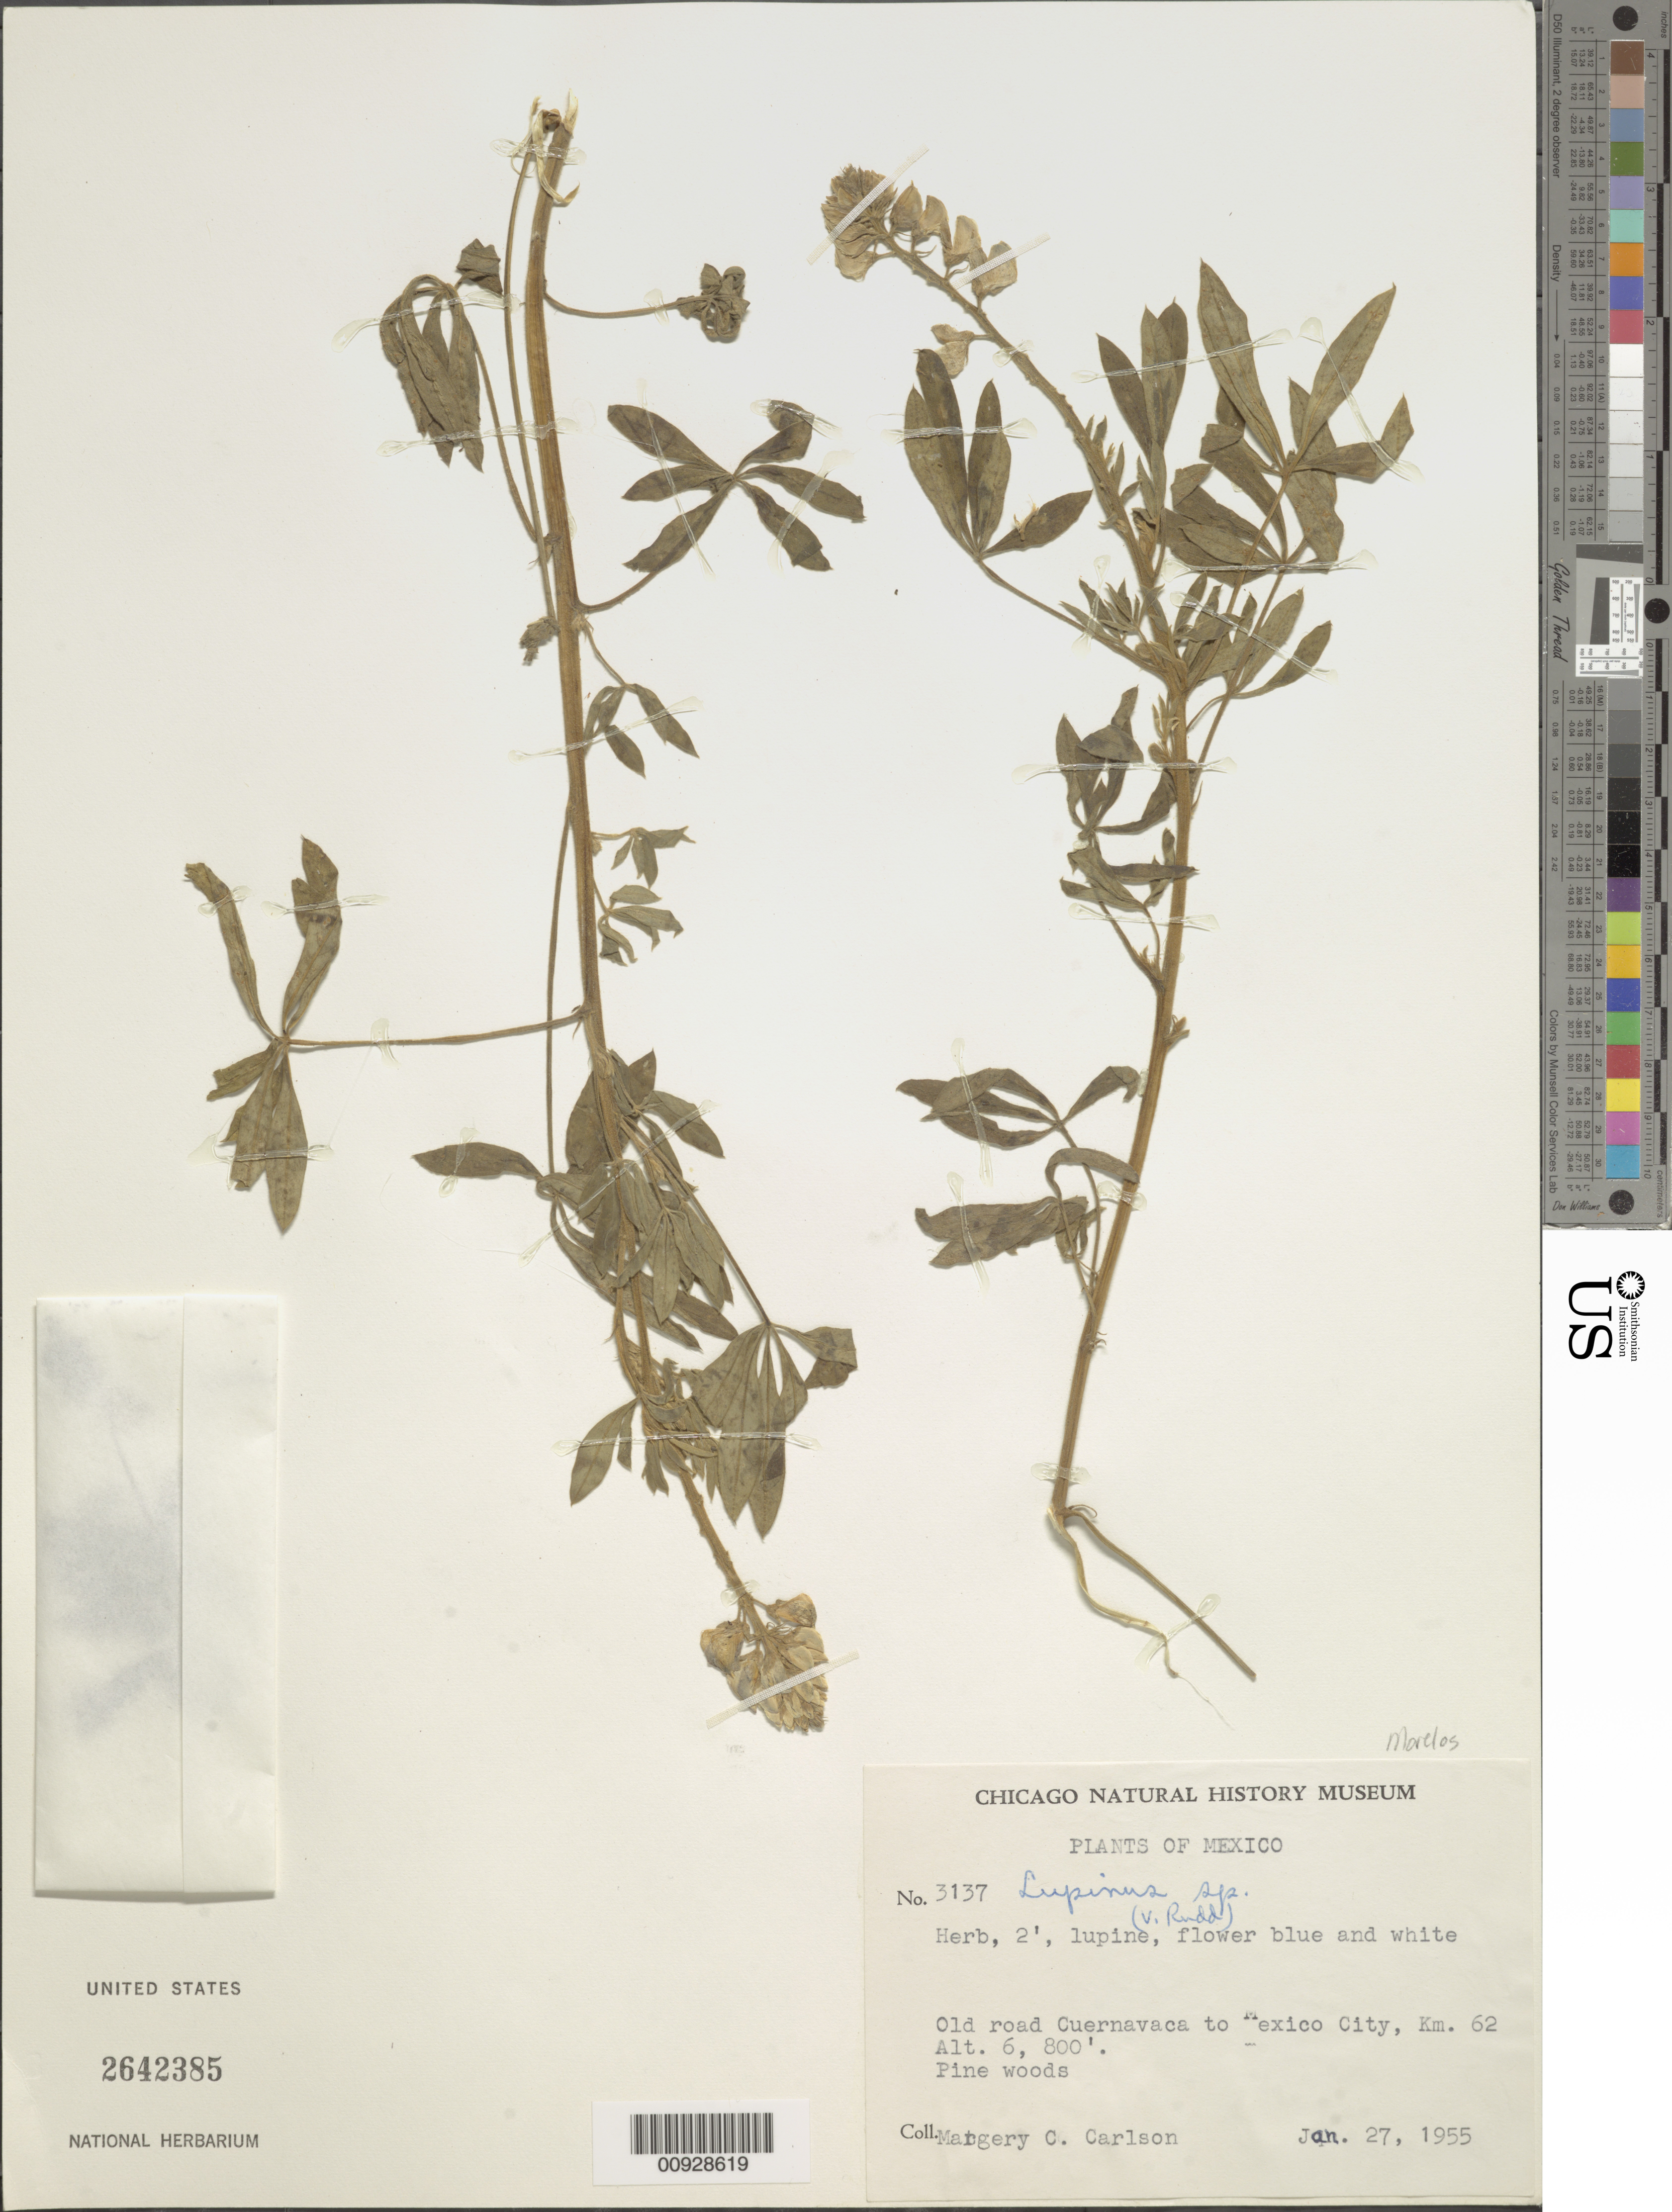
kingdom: Plantae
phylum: Tracheophyta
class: Magnoliopsida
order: Fabales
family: Fabaceae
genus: Lupinus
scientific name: Lupinus sp.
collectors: M. C. Carlson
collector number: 3137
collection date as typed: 27 Jan 1955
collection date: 1955-01-27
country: Mexico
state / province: Morelos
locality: Old road Cuernavaca to Mexico City, km. 62.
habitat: Pine woods.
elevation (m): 2073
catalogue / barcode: US 2642385